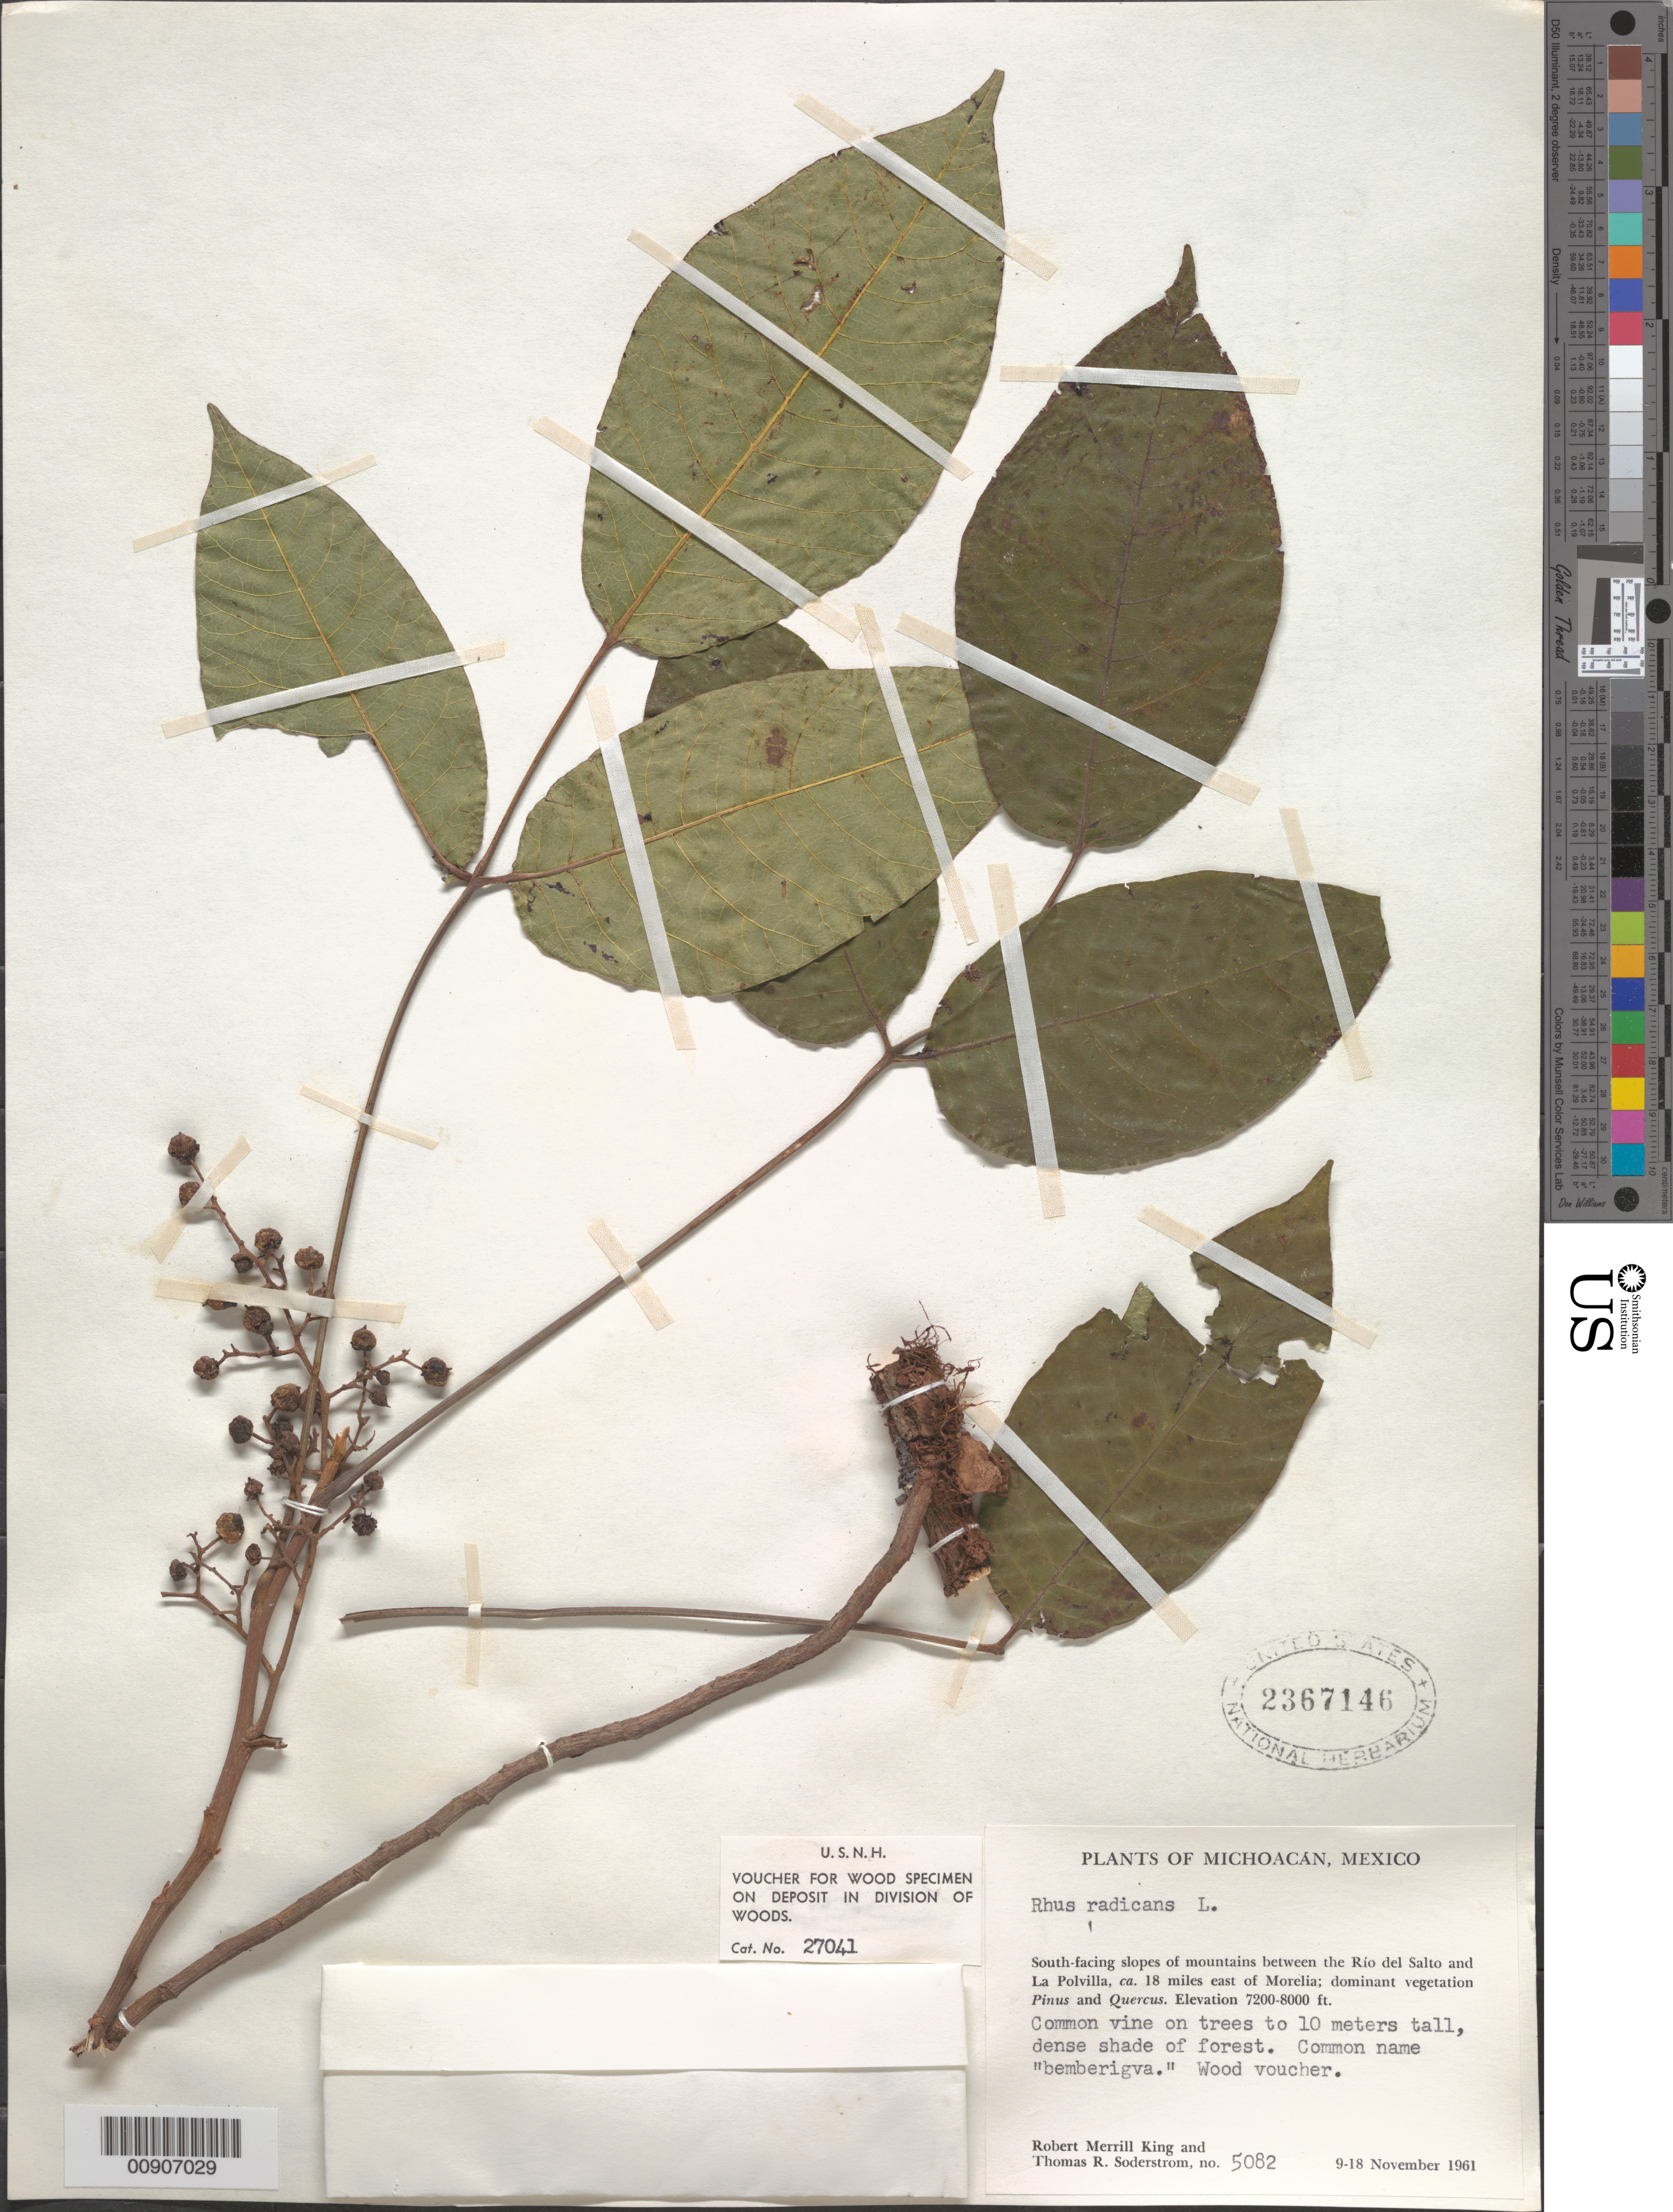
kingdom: Plantae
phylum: Tracheophyta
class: Magnoliopsida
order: Sapindales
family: Anacardiaceae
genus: Toxicodendron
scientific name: Toxicodendron radicans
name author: (L.) Kuntze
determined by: Mitchell, John D.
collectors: R. M. King & T. R. Soderstrom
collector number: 5082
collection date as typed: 09 Nov 1961 to 18 Nov 1961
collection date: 1961-11-09/1961-11-18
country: Mexico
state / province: Michoacán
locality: South-facing slopes of mountains between the Río del Salto and La Polvilla, ca. 18 miles east of Morelia, Michoacán.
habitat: Common vine on trees to 10 meters tall, dense shade of forest. Dominant vegetation Pinus and Quercus.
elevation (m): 2195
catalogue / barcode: US 2367146